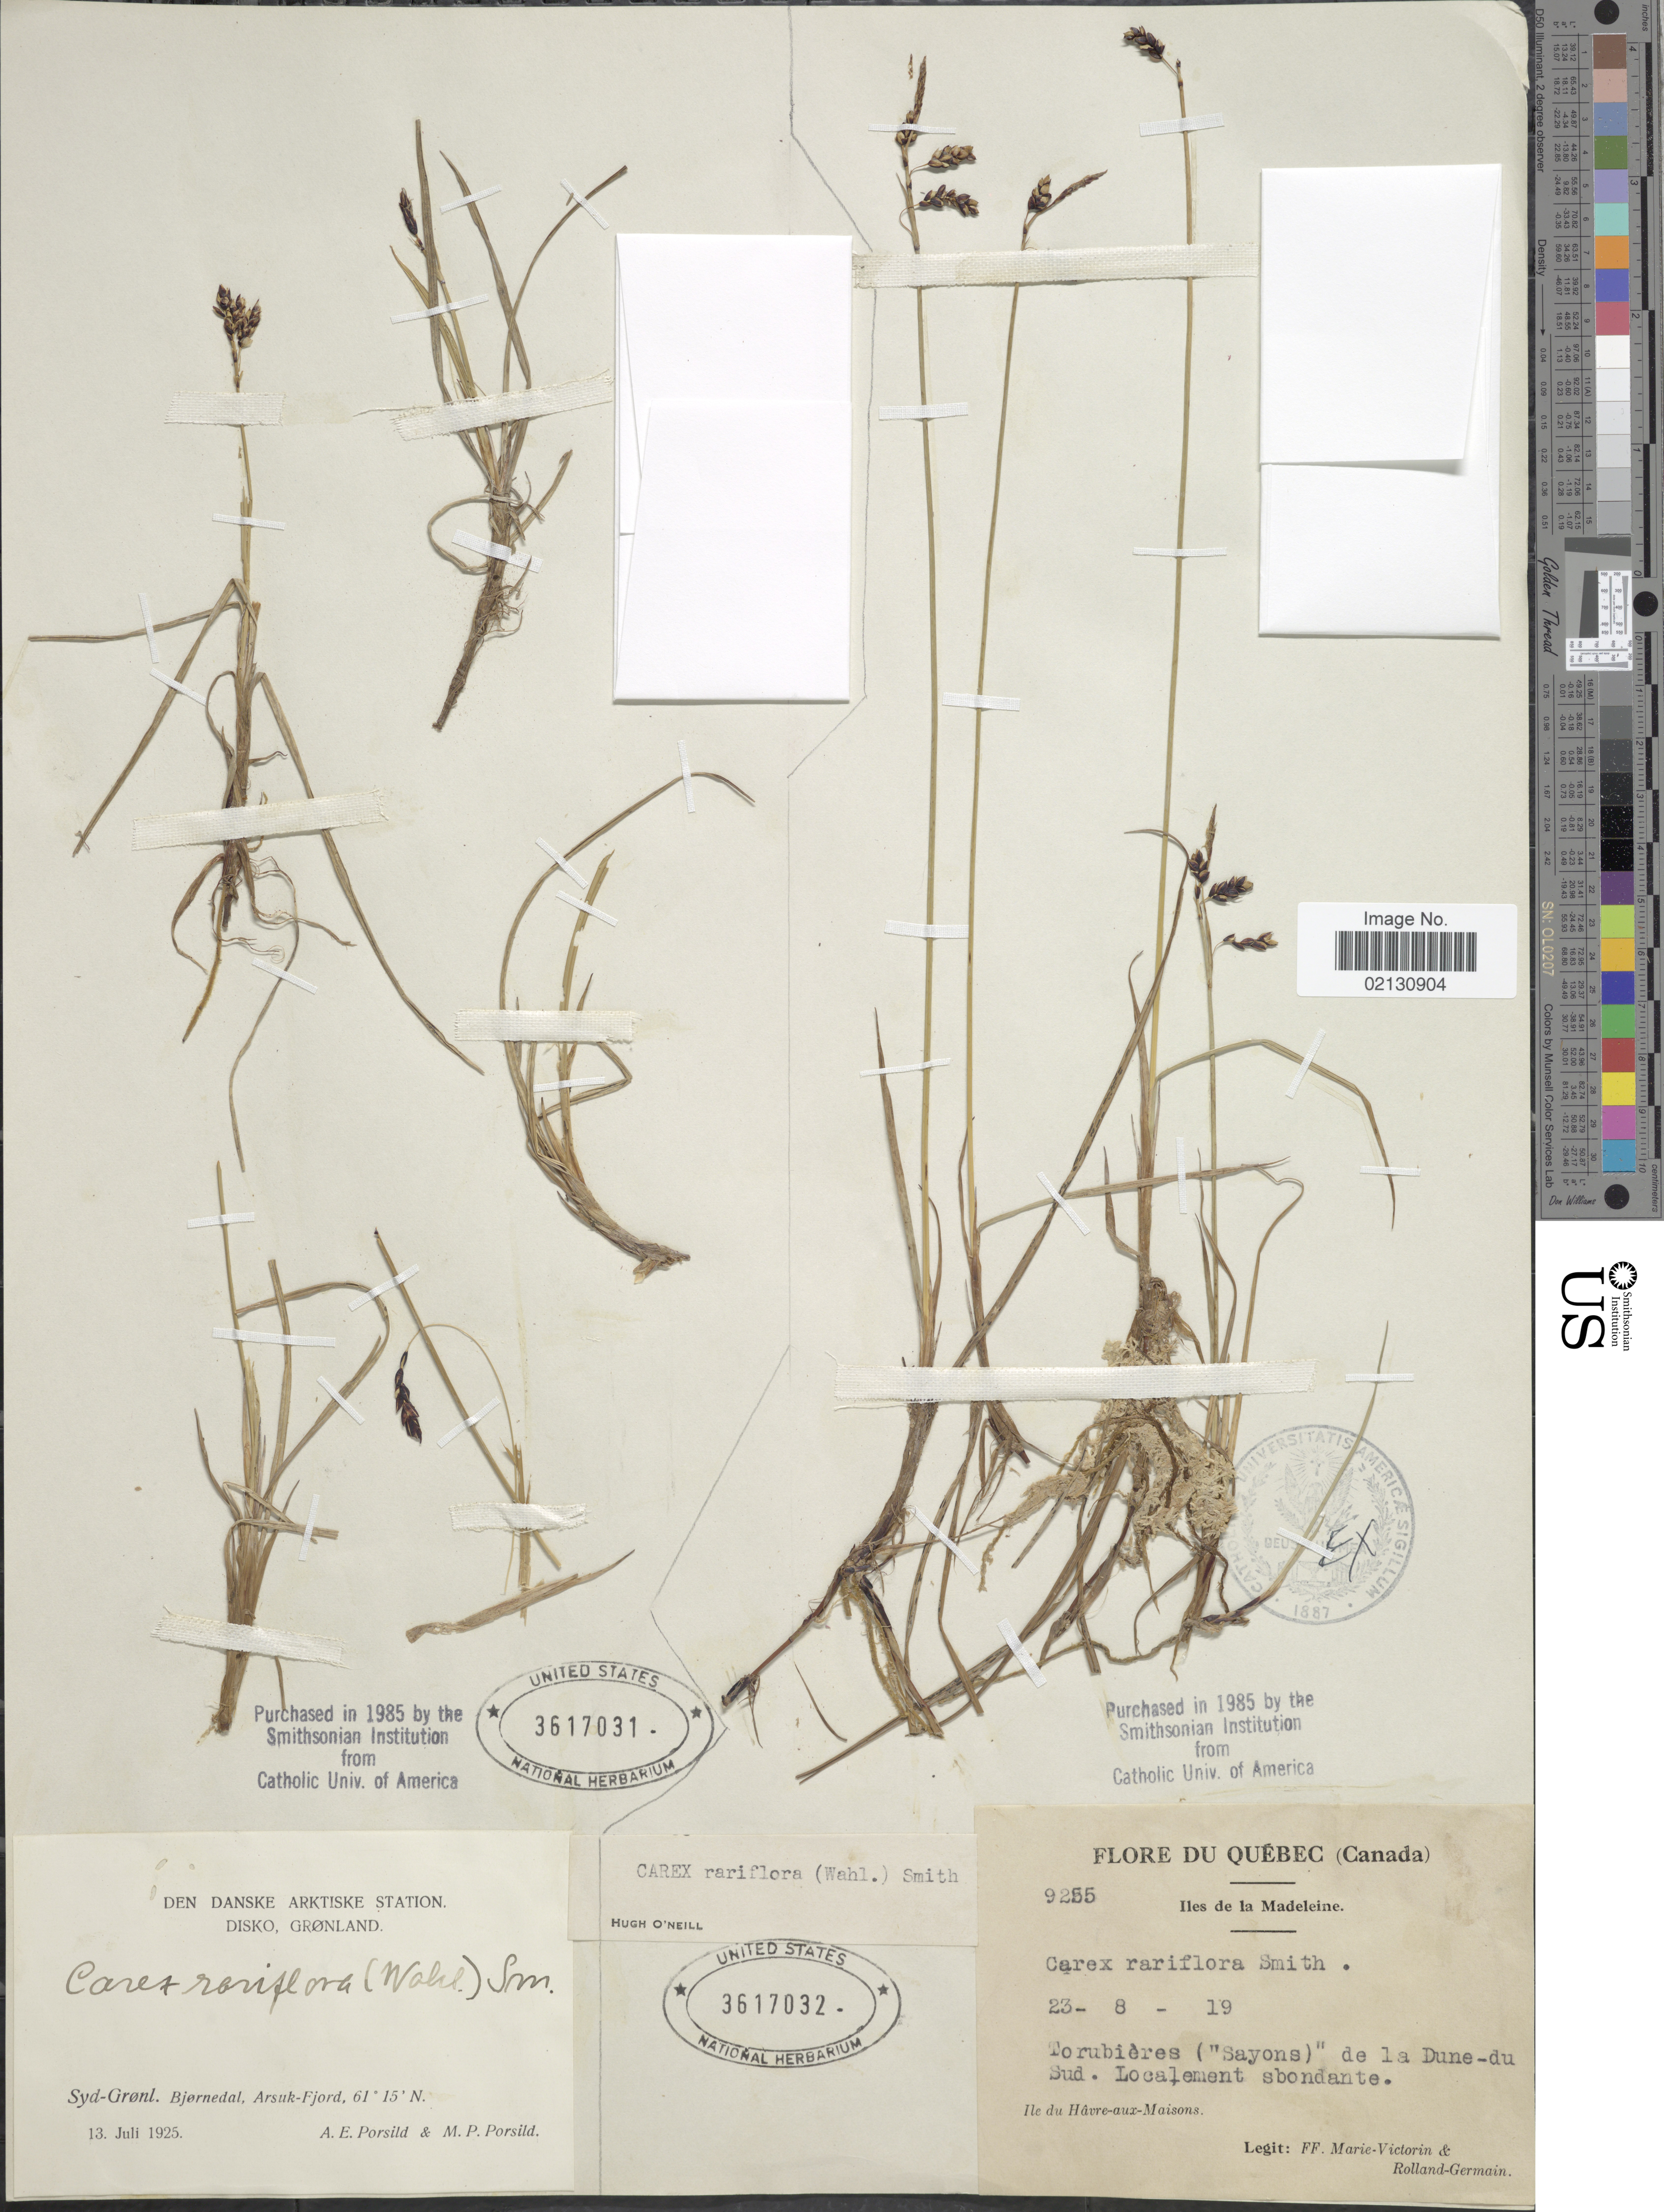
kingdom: Plantae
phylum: Tracheophyta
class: Liliopsida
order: Poales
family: Cyperaceae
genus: Carex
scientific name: Carex rariflora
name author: (Wahlenb.) Sm.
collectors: F. Marie-Victorin & Rolland-Germain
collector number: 9255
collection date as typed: Transcribed d/m/y: 23/8/19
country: Canada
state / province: Quebec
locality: Iles de la Madeleine. Torubières ("Sayons)" de la Dune-du Sud. Localement sbondante. Ile du Hâvre-aux-Maisons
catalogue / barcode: US 3617032